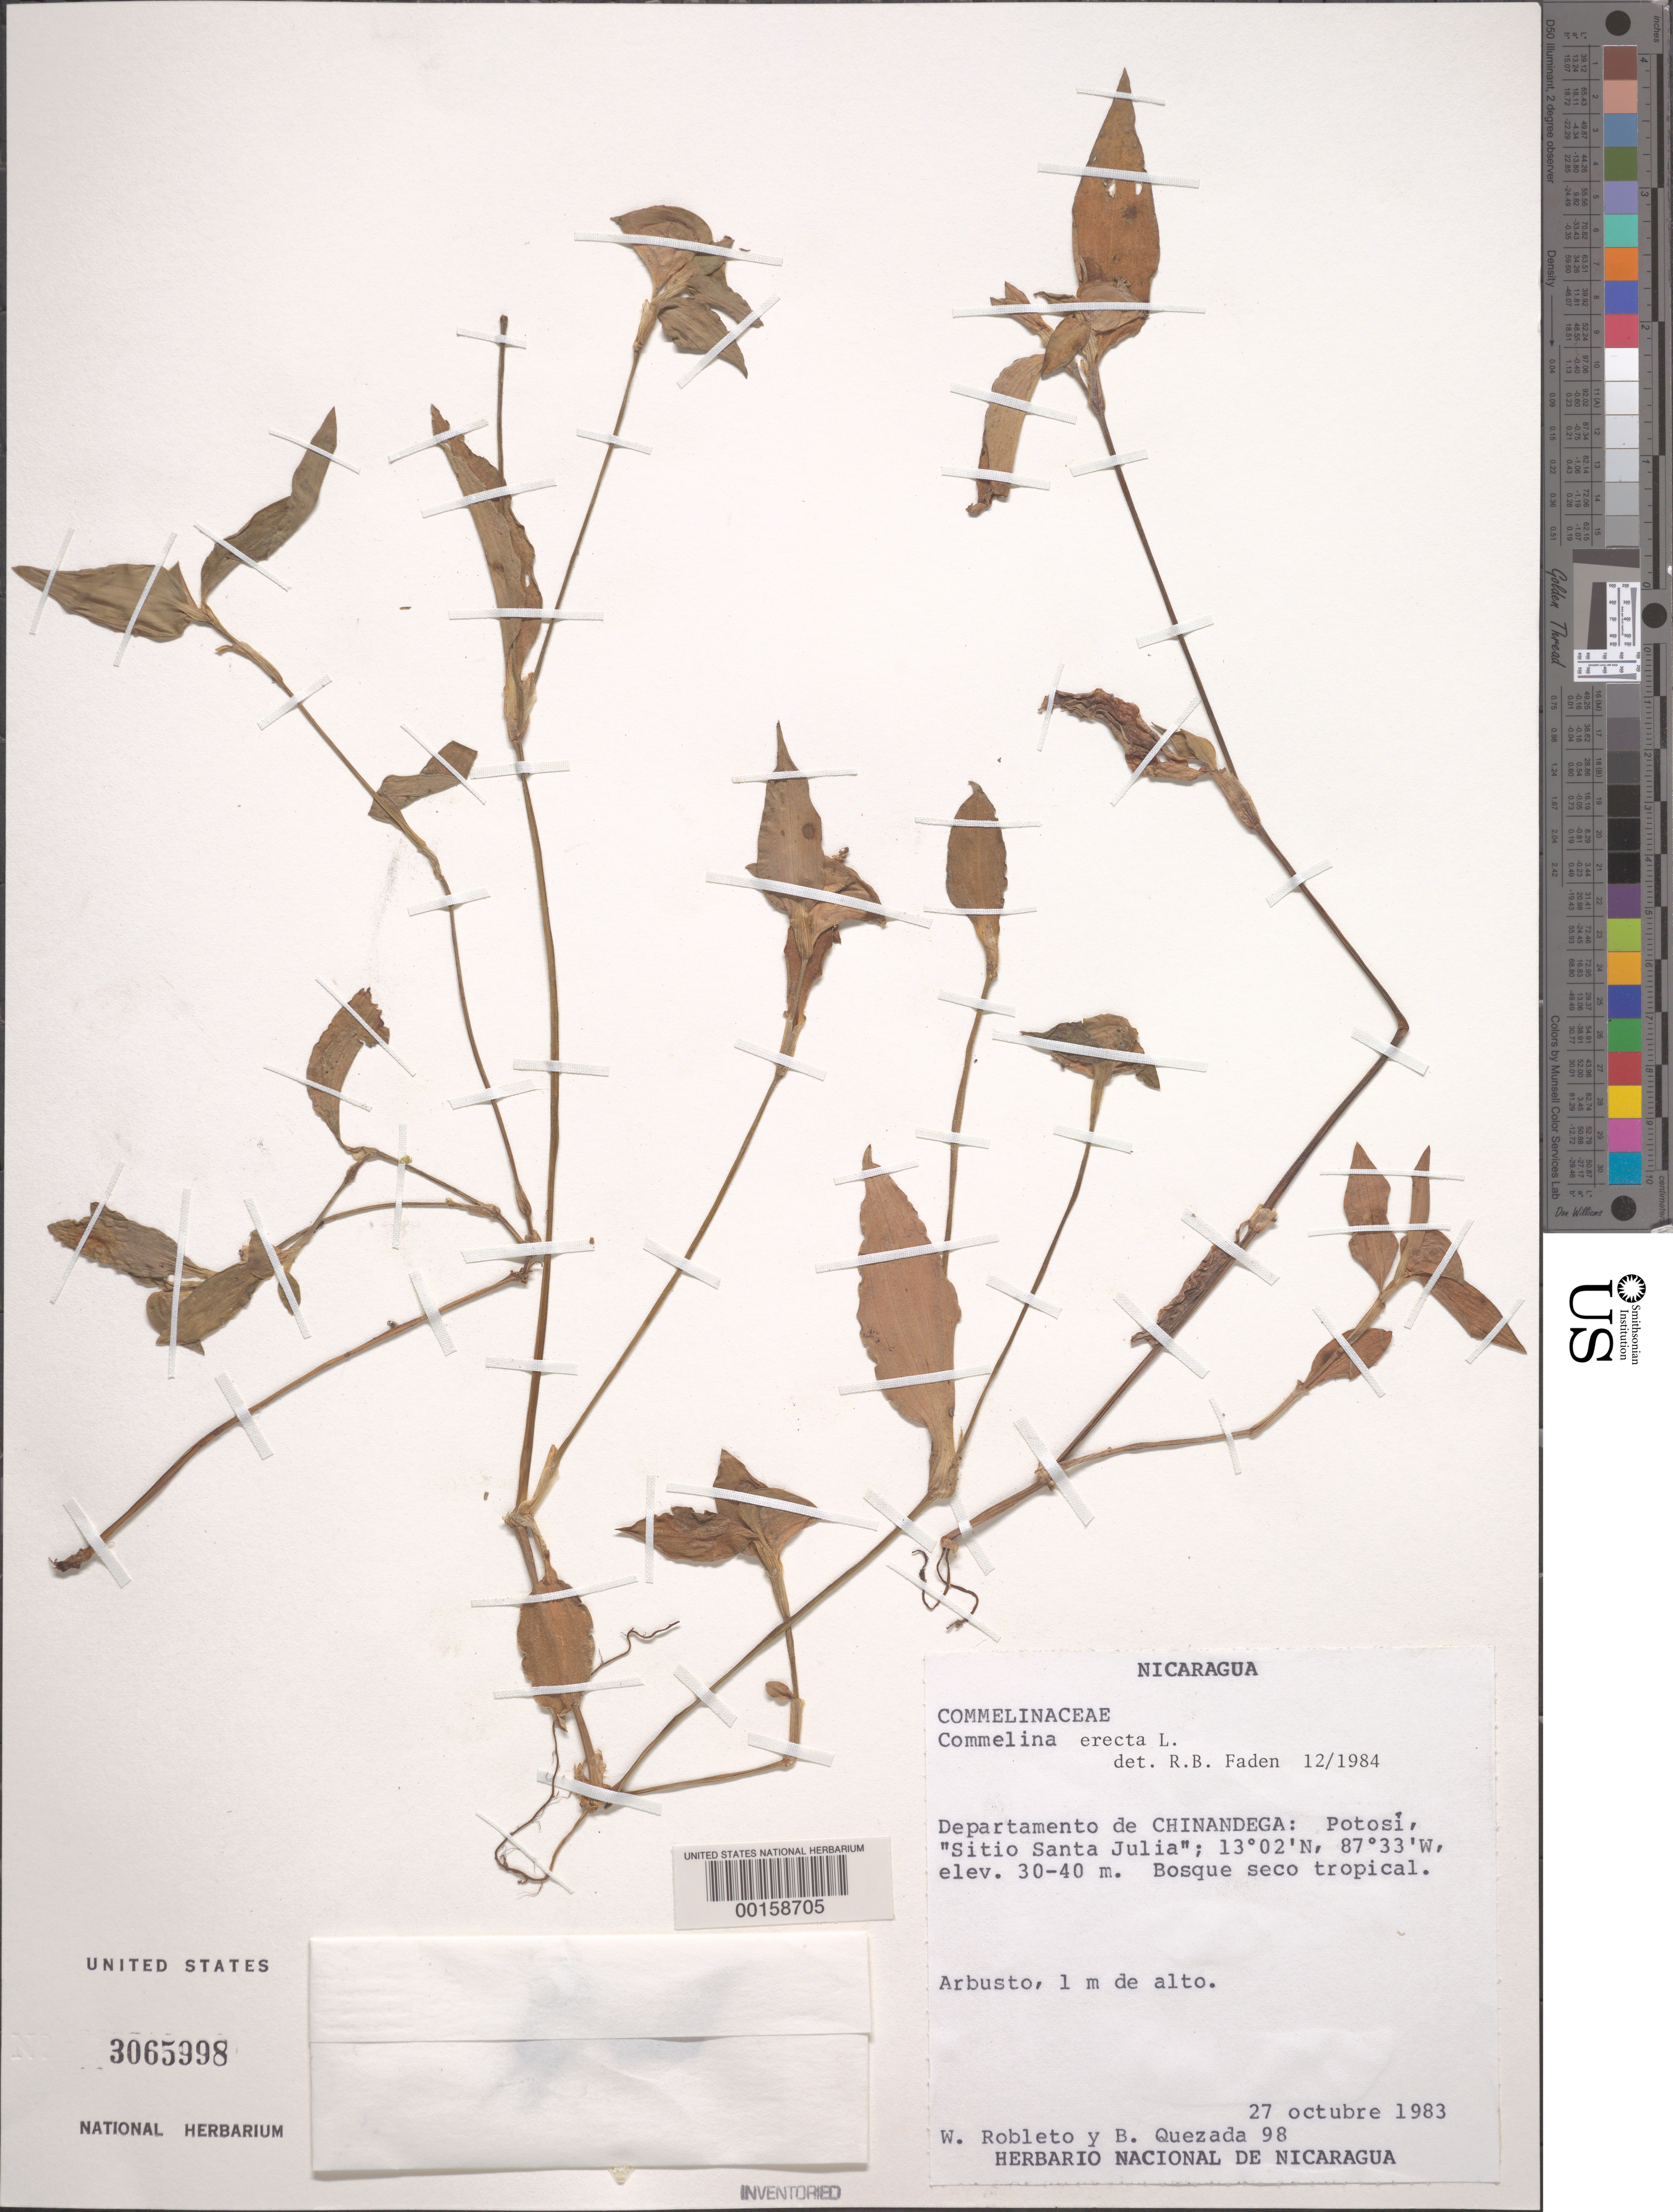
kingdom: Plantae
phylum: Tracheophyta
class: Liliopsida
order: Commelinales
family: Commelinaceae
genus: Commelina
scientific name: Commelina erecta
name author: L.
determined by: Faden, Robert B., (US), Smithsonian Institution - National Museum of Natural History (UNITED STATES)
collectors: W. Robleto & B. Quezada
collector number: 98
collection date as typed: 27 Oct 1983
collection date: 1983-10-27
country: Nicaragua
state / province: Chinandega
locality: Potosi, "sitio santa julia"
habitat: Tropical forest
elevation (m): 30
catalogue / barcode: US 3065998